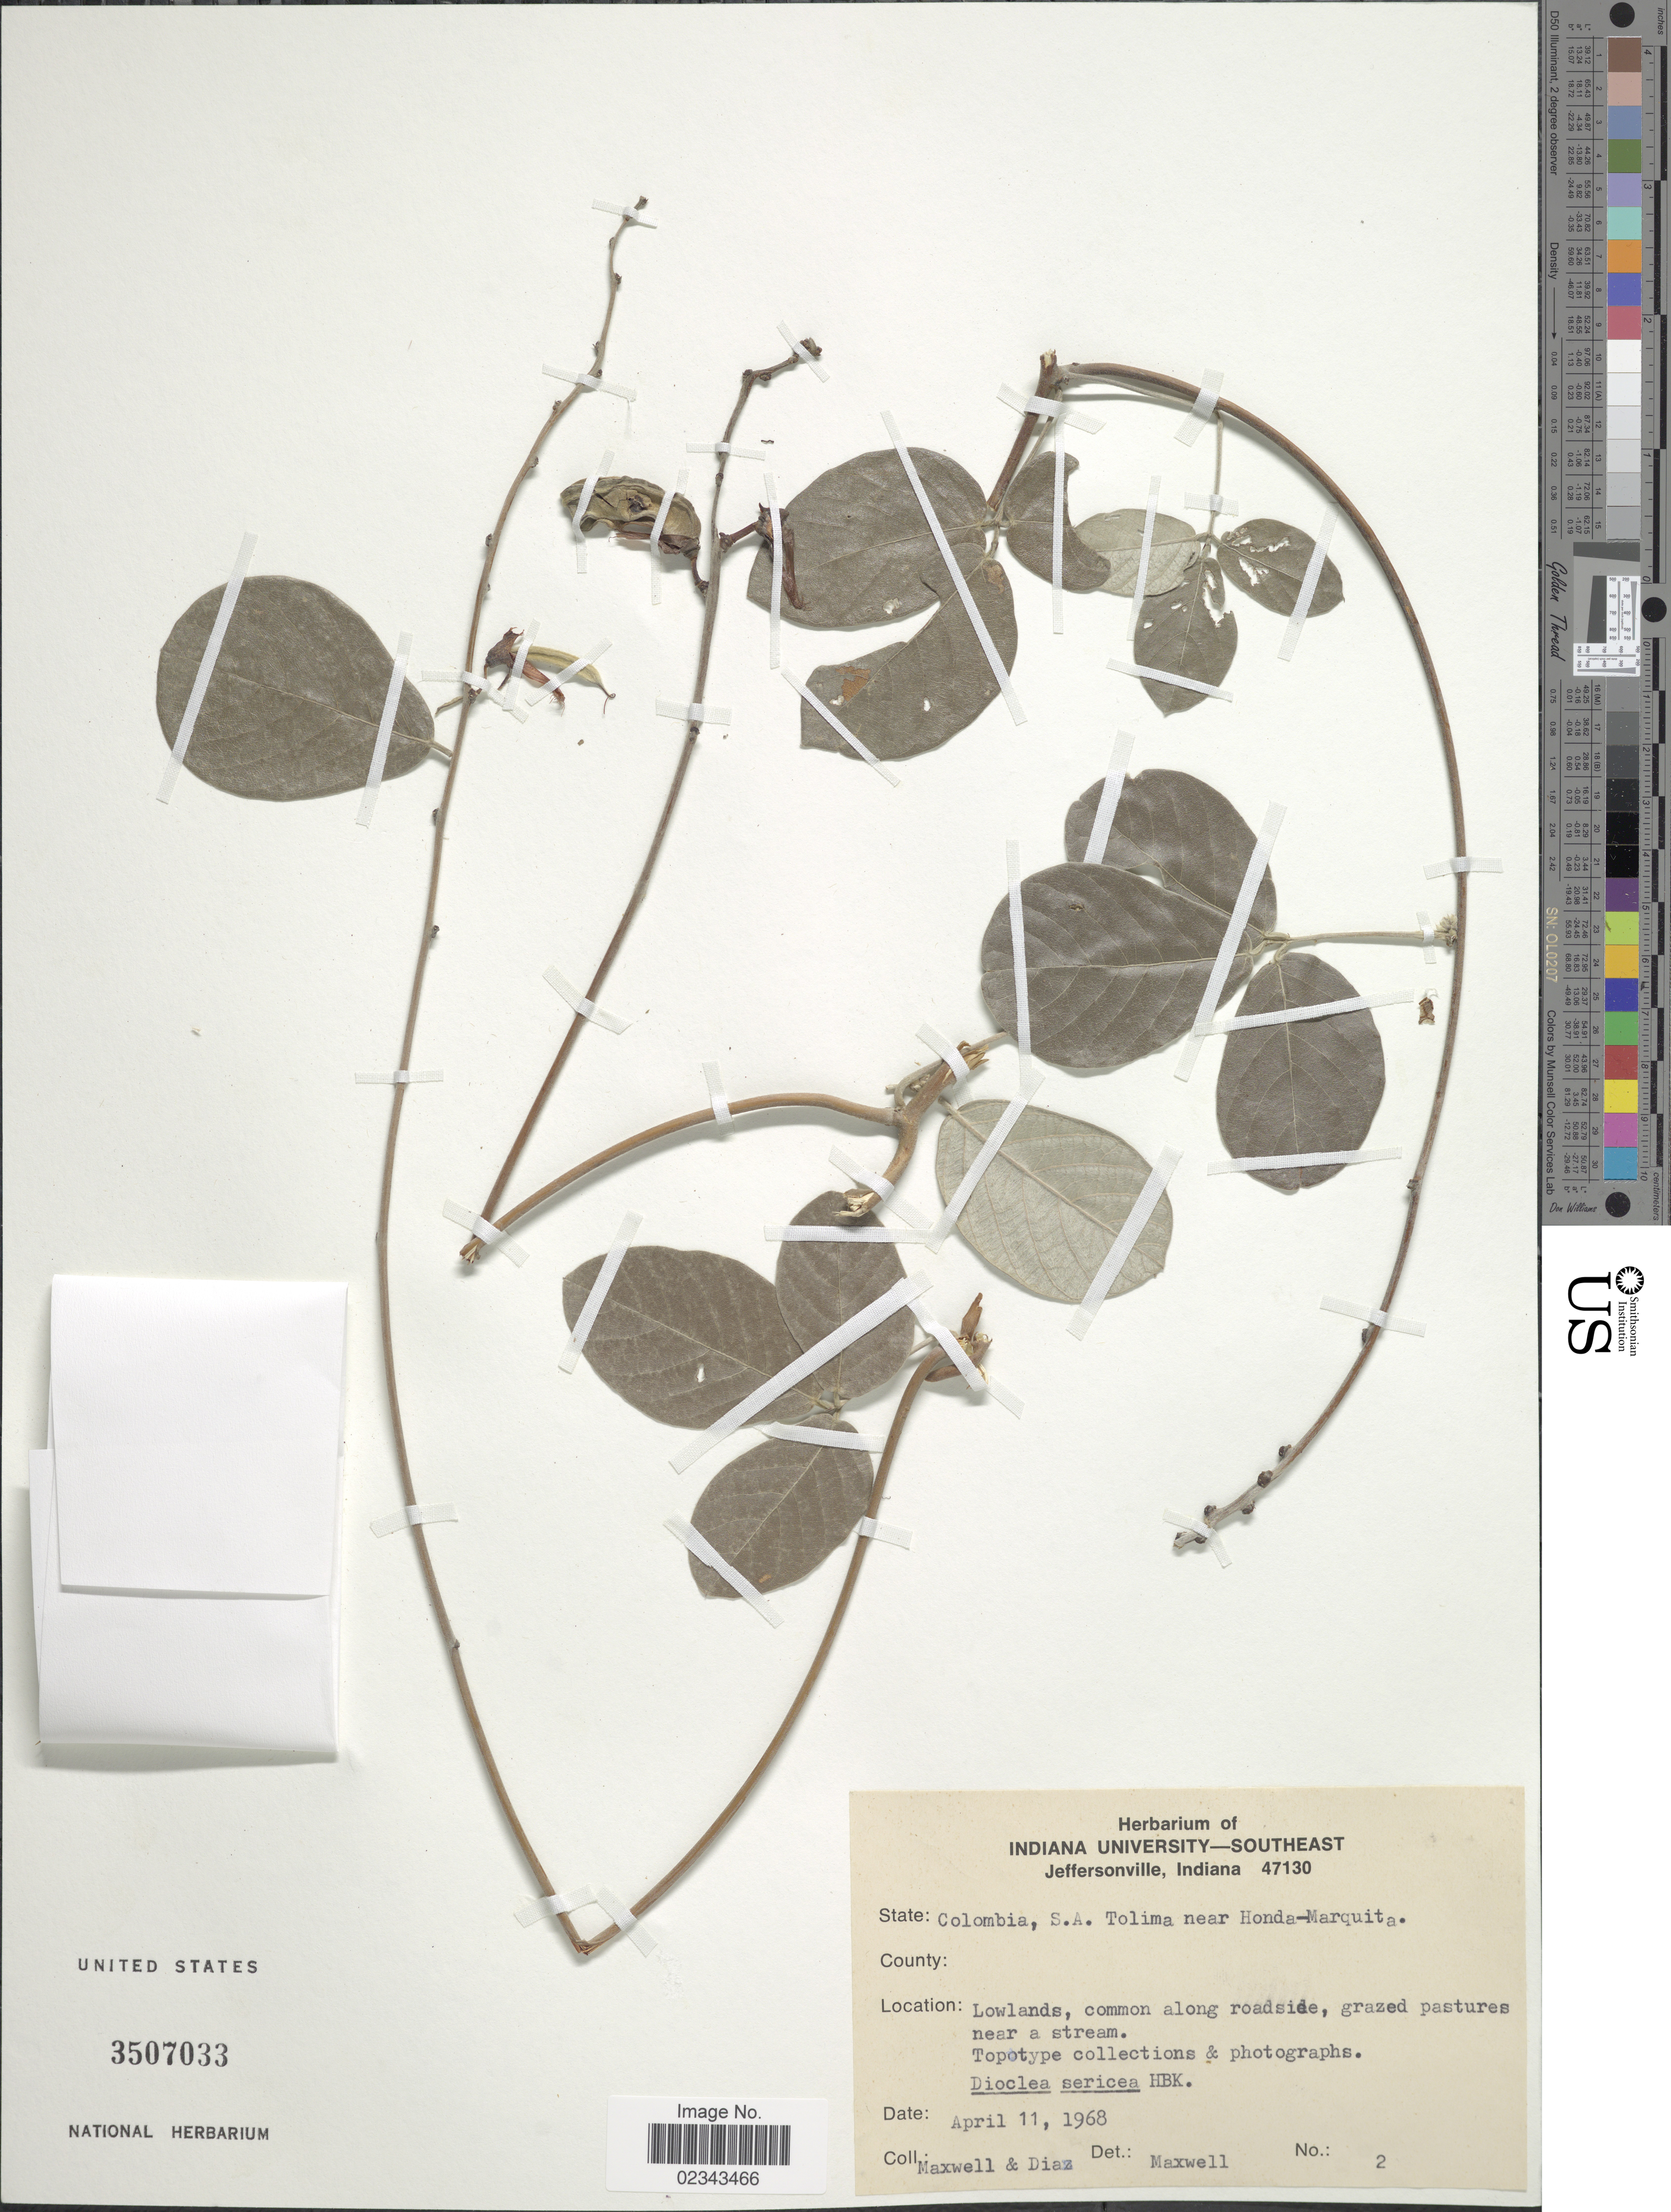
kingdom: Plantae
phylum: Tracheophyta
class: Magnoliopsida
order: Fabales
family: Fabaceae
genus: Dioclea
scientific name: Dioclea sericea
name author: Kunth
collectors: Maxwell & Diaz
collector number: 2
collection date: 1968-04-11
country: Colombia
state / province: Tolima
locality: S.A. Tolima near Honda-Marquita, lowlands, common along roadside, near a stream.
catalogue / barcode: US 3507033